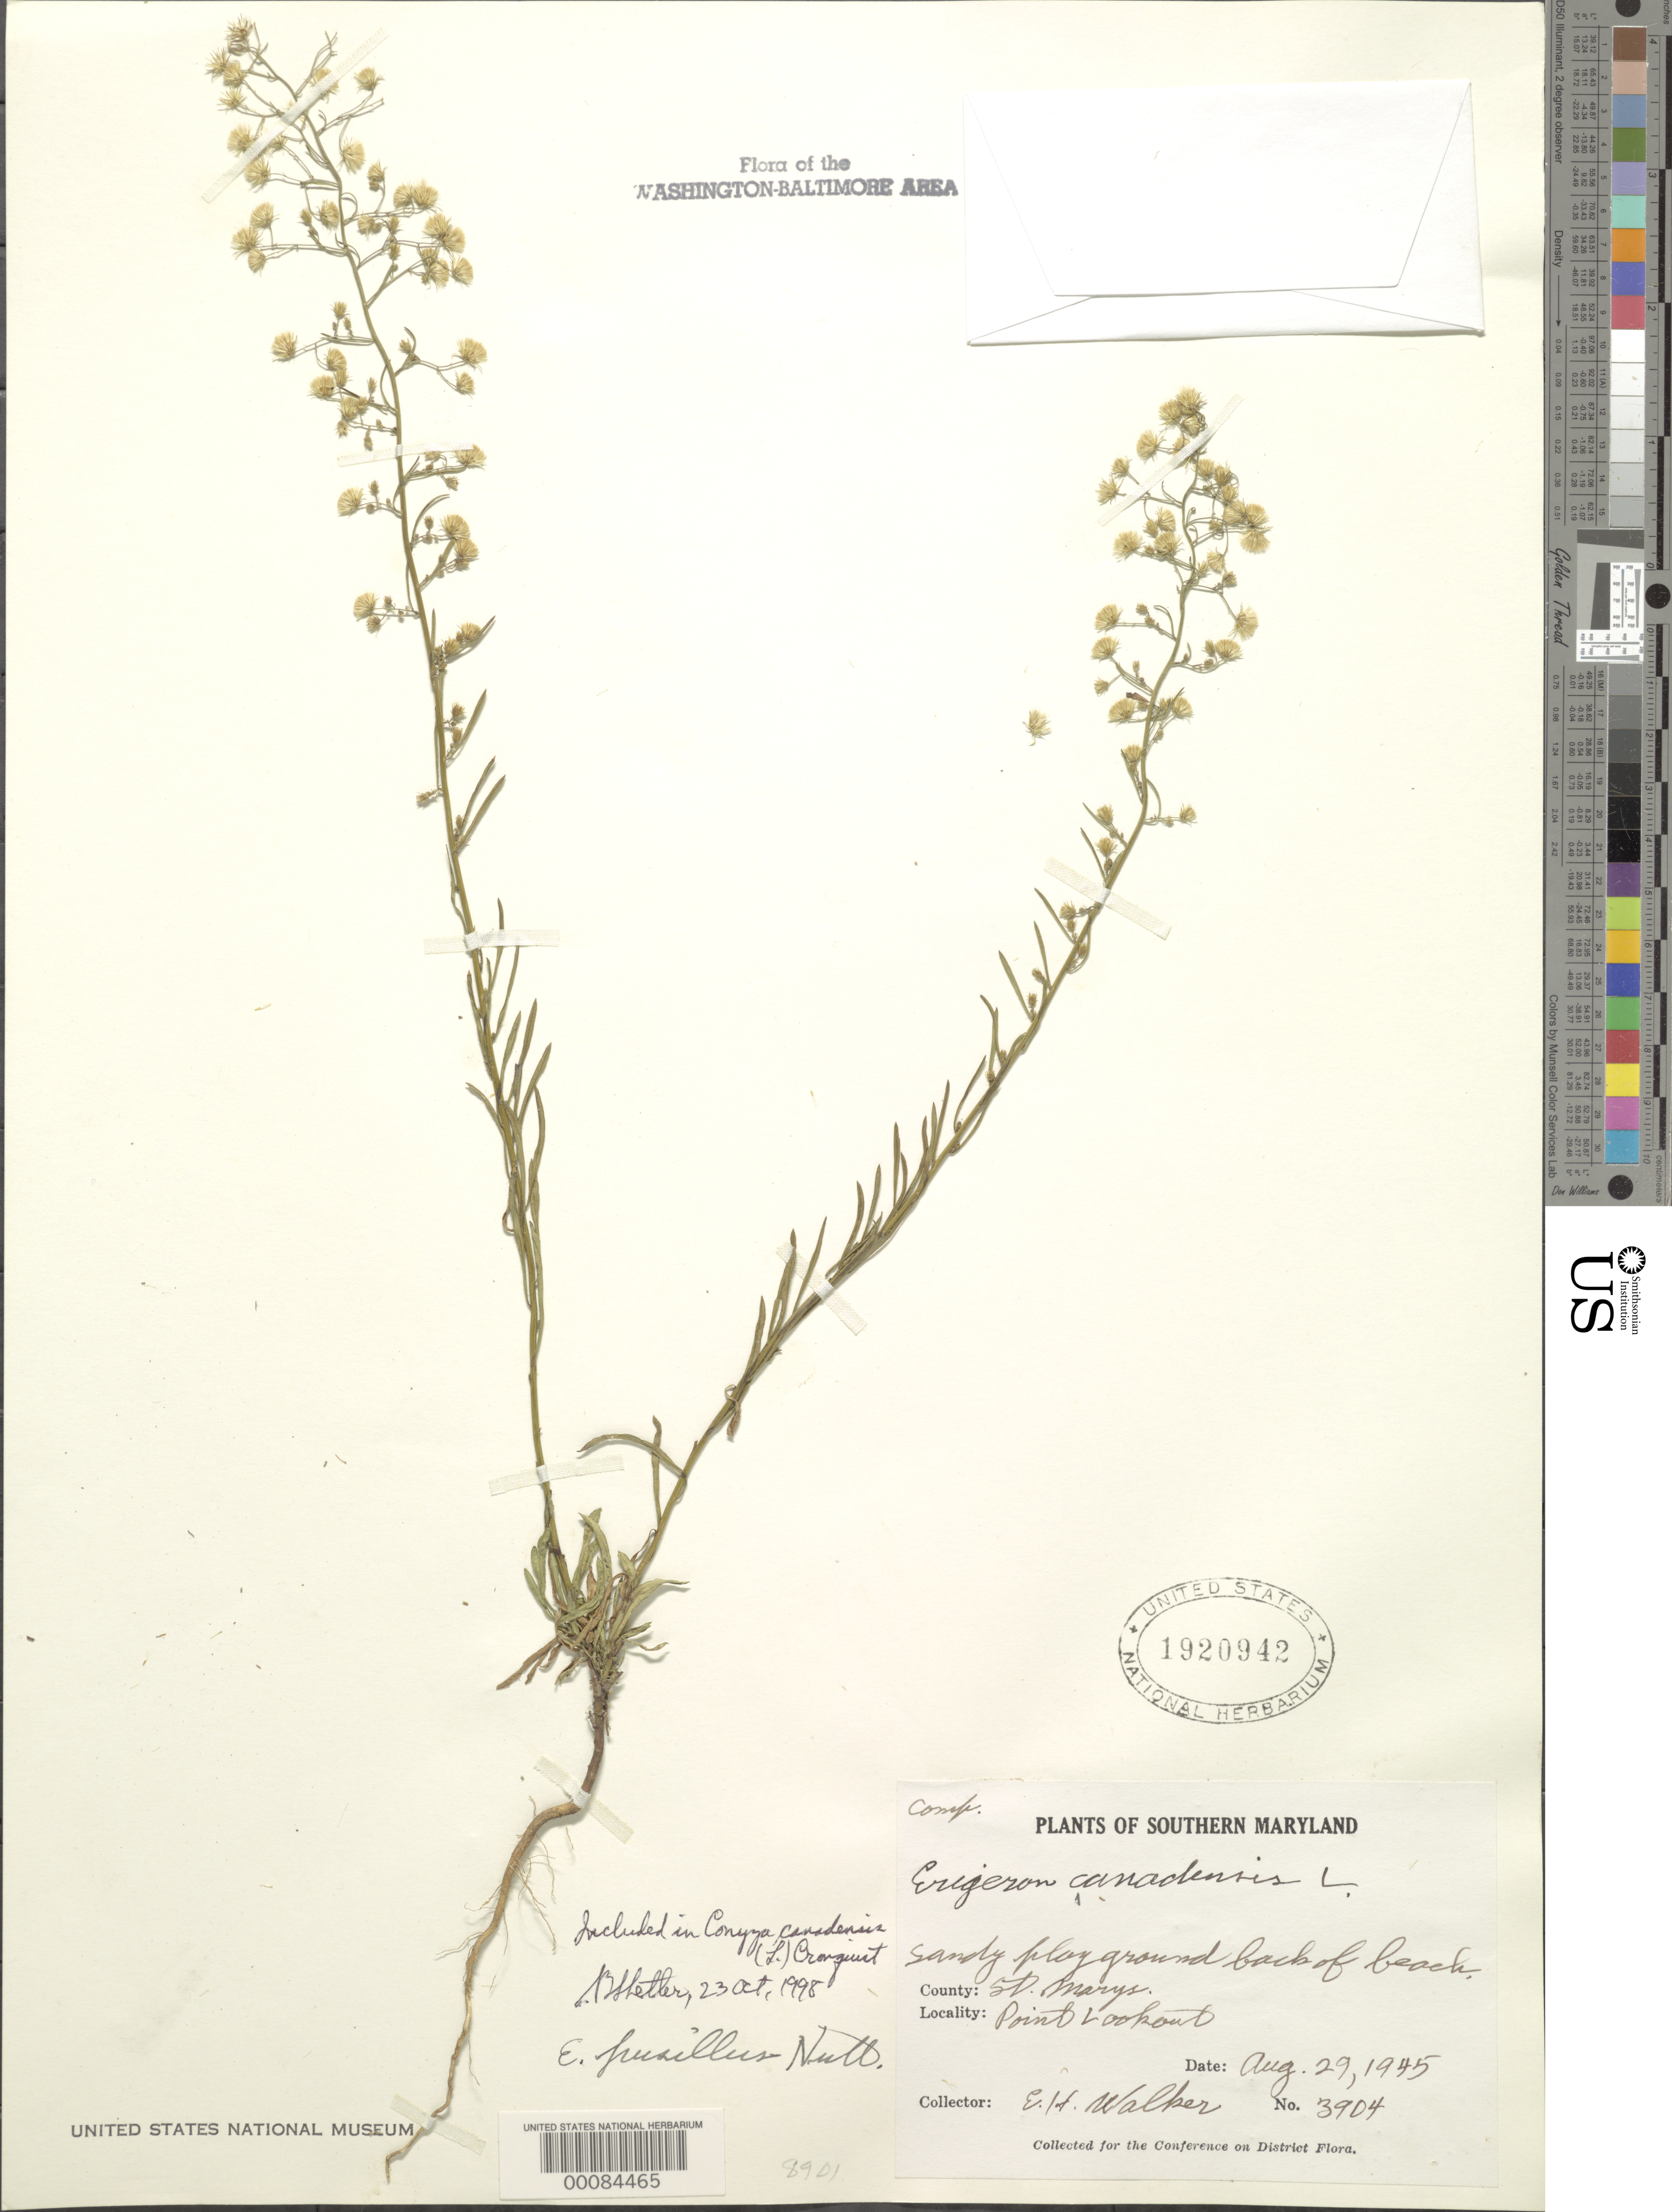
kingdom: Plantae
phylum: Tracheophyta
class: Magnoliopsida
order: Asterales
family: Asteraceae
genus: Conyza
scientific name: Conyza canadensis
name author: (L.) Cronq.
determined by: Shetler, Stanwyn G., (US), NMNH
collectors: E. H. Walker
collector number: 3904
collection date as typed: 29 Aug 1945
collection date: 1945-08-29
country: United States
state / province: Maryland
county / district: St. Mary's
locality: Point Lookout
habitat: Sandy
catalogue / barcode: US 1920942